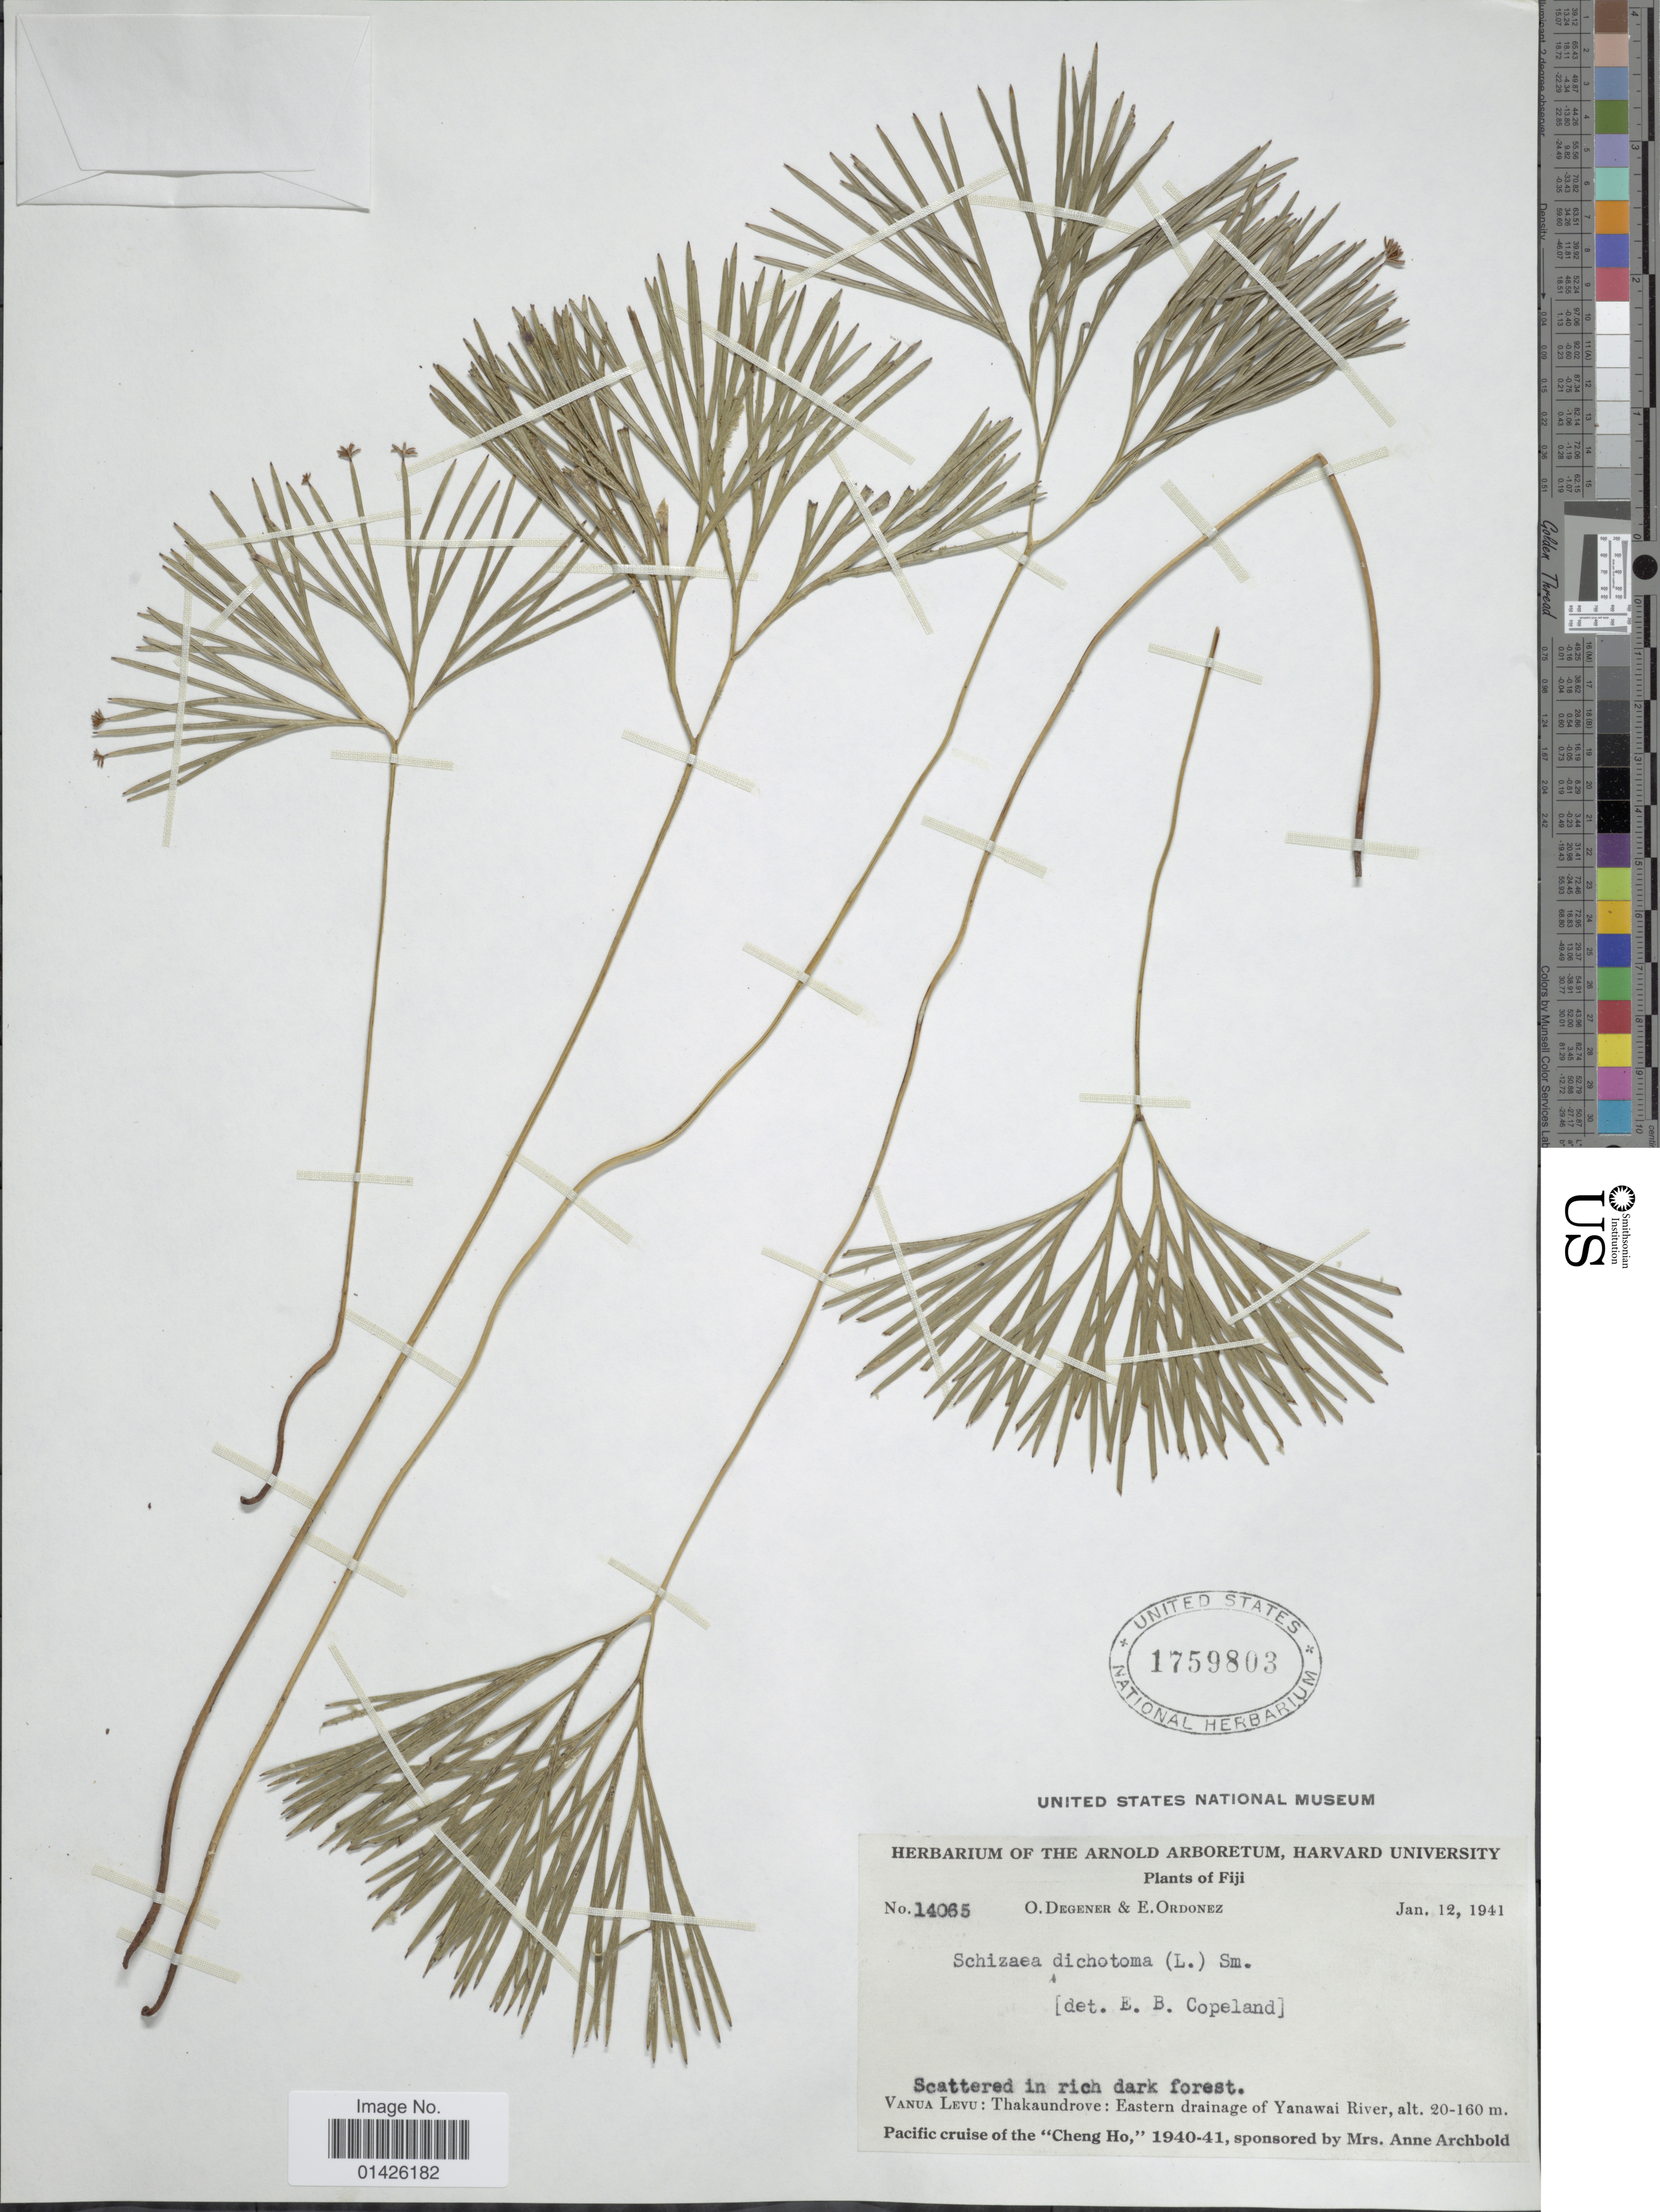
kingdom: Plantae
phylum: Tracheophyta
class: Polypodiopsida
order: Schizaeales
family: Schizaeaceae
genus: Schizaea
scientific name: Schizaea dichotoma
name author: (L.) J. Sm.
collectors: O. Degener & E. Ordonez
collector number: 14065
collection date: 1941-01-12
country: Fiji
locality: Vanua Levu: Thakaundrove: Eastern drainage of Yanawai River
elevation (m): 20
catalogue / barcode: US 1759803